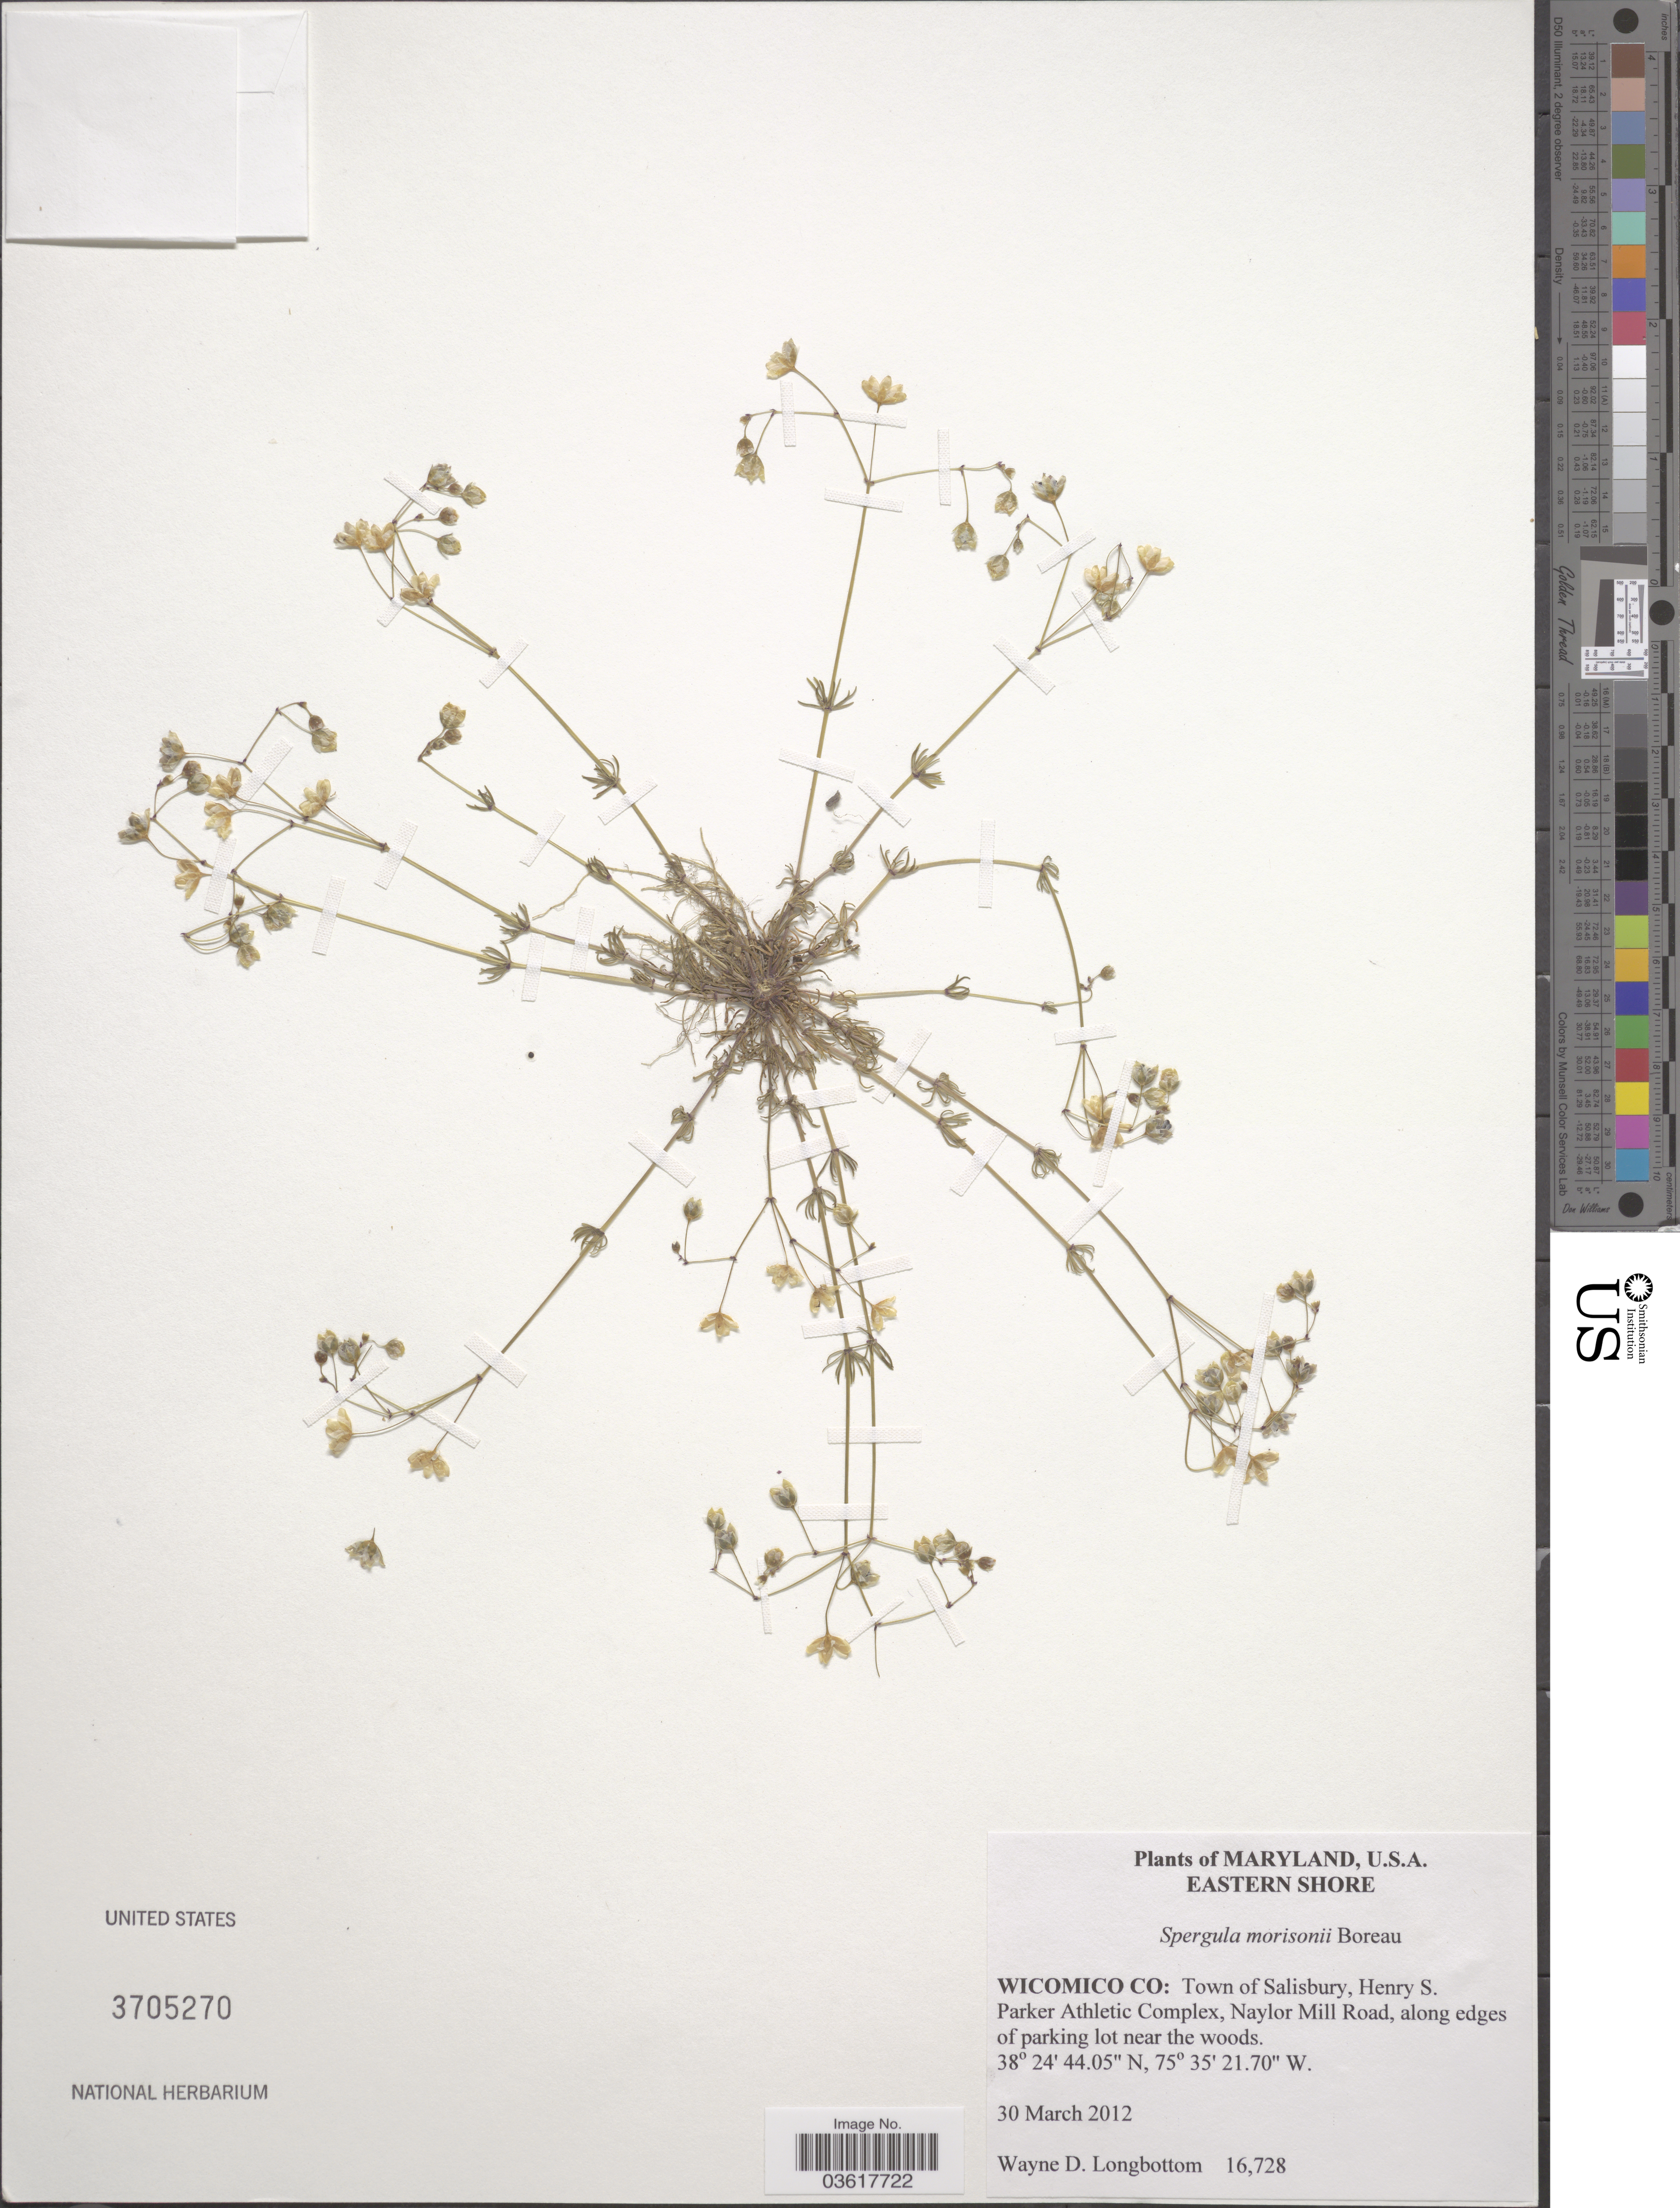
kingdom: Plantae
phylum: Tracheophyta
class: Magnoliopsida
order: Caryophyllales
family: Caryophyllaceae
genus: Spergula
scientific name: Spergula morisonii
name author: Boreau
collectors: W. D. Longbottom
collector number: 16728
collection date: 2012-03-30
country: United States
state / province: Maryland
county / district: Wicomico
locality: Eastern Shore. Wicomico Co: Town of Salisbury, Henry S. Parker Athletic Complex, Naylor Mill Road, along edges of parking lot near the woods.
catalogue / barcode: US 3705270